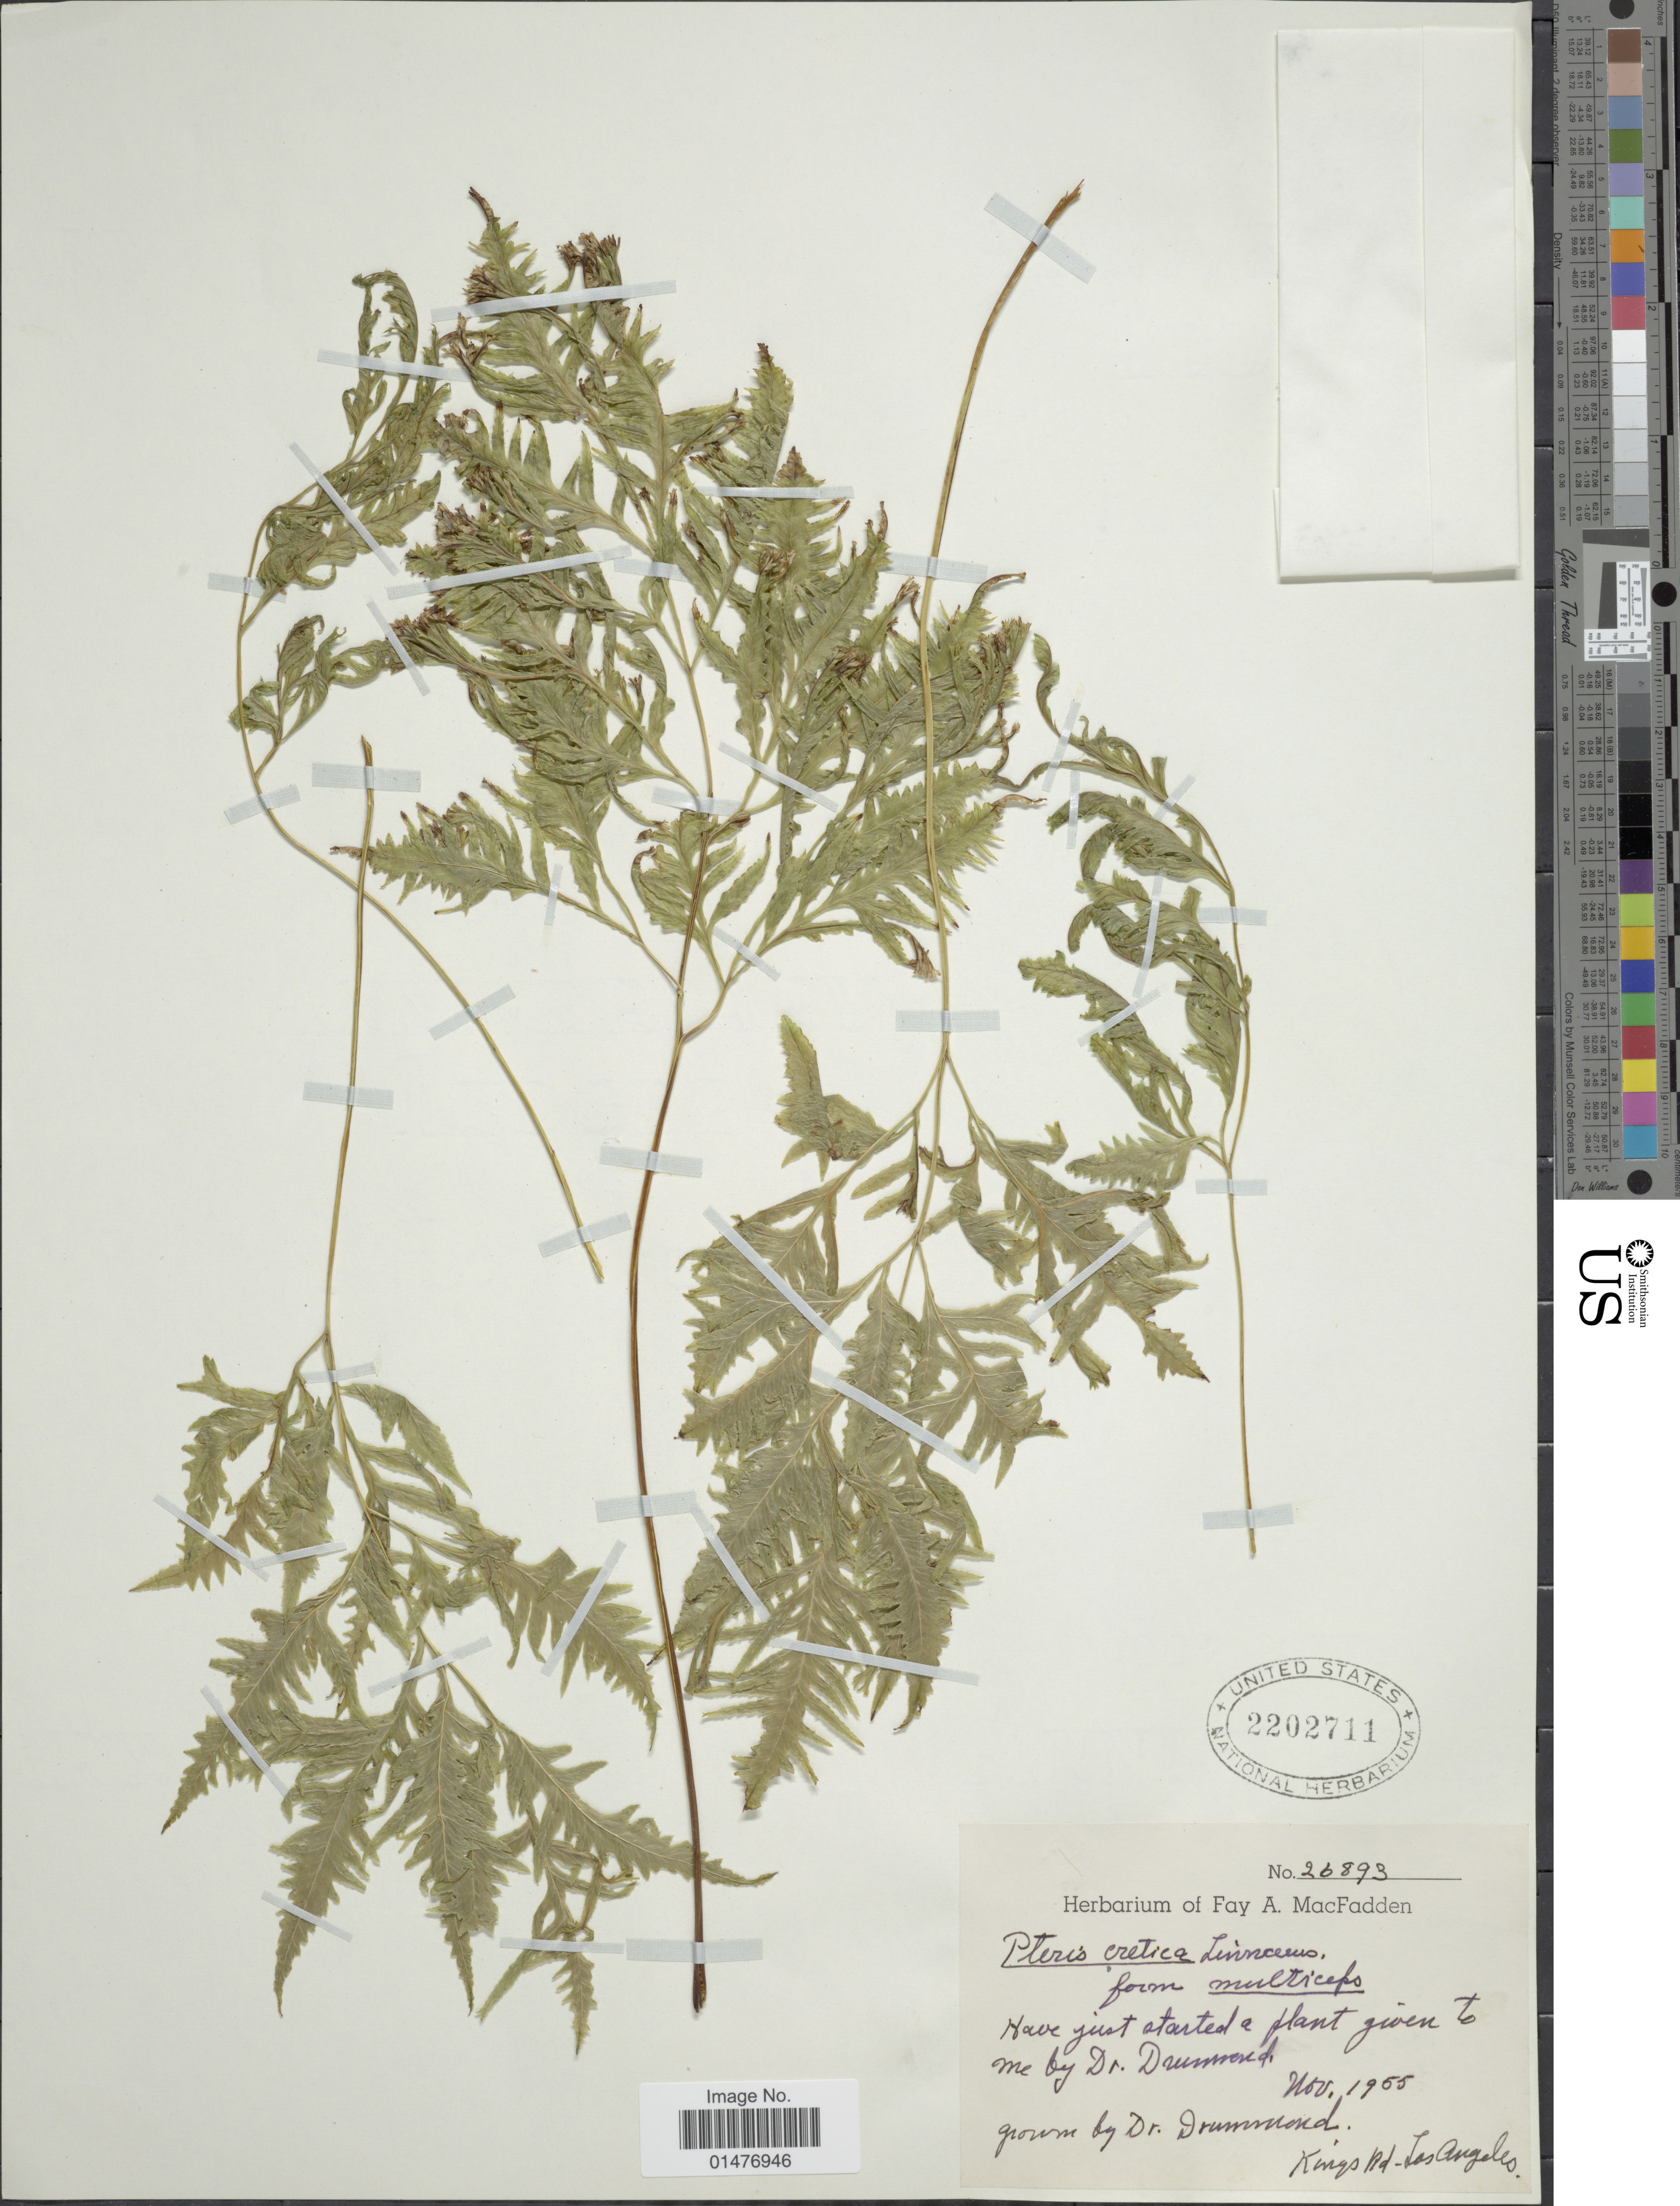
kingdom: Plantae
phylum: Tracheophyta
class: Polypodiopsida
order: Polypodiales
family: Pteridaceae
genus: Pteris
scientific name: Pteris cretica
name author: L.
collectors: Drummond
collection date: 1955-11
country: United States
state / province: California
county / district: Los Angeles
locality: Kings Rd-Los Angeles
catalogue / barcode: US 2202711